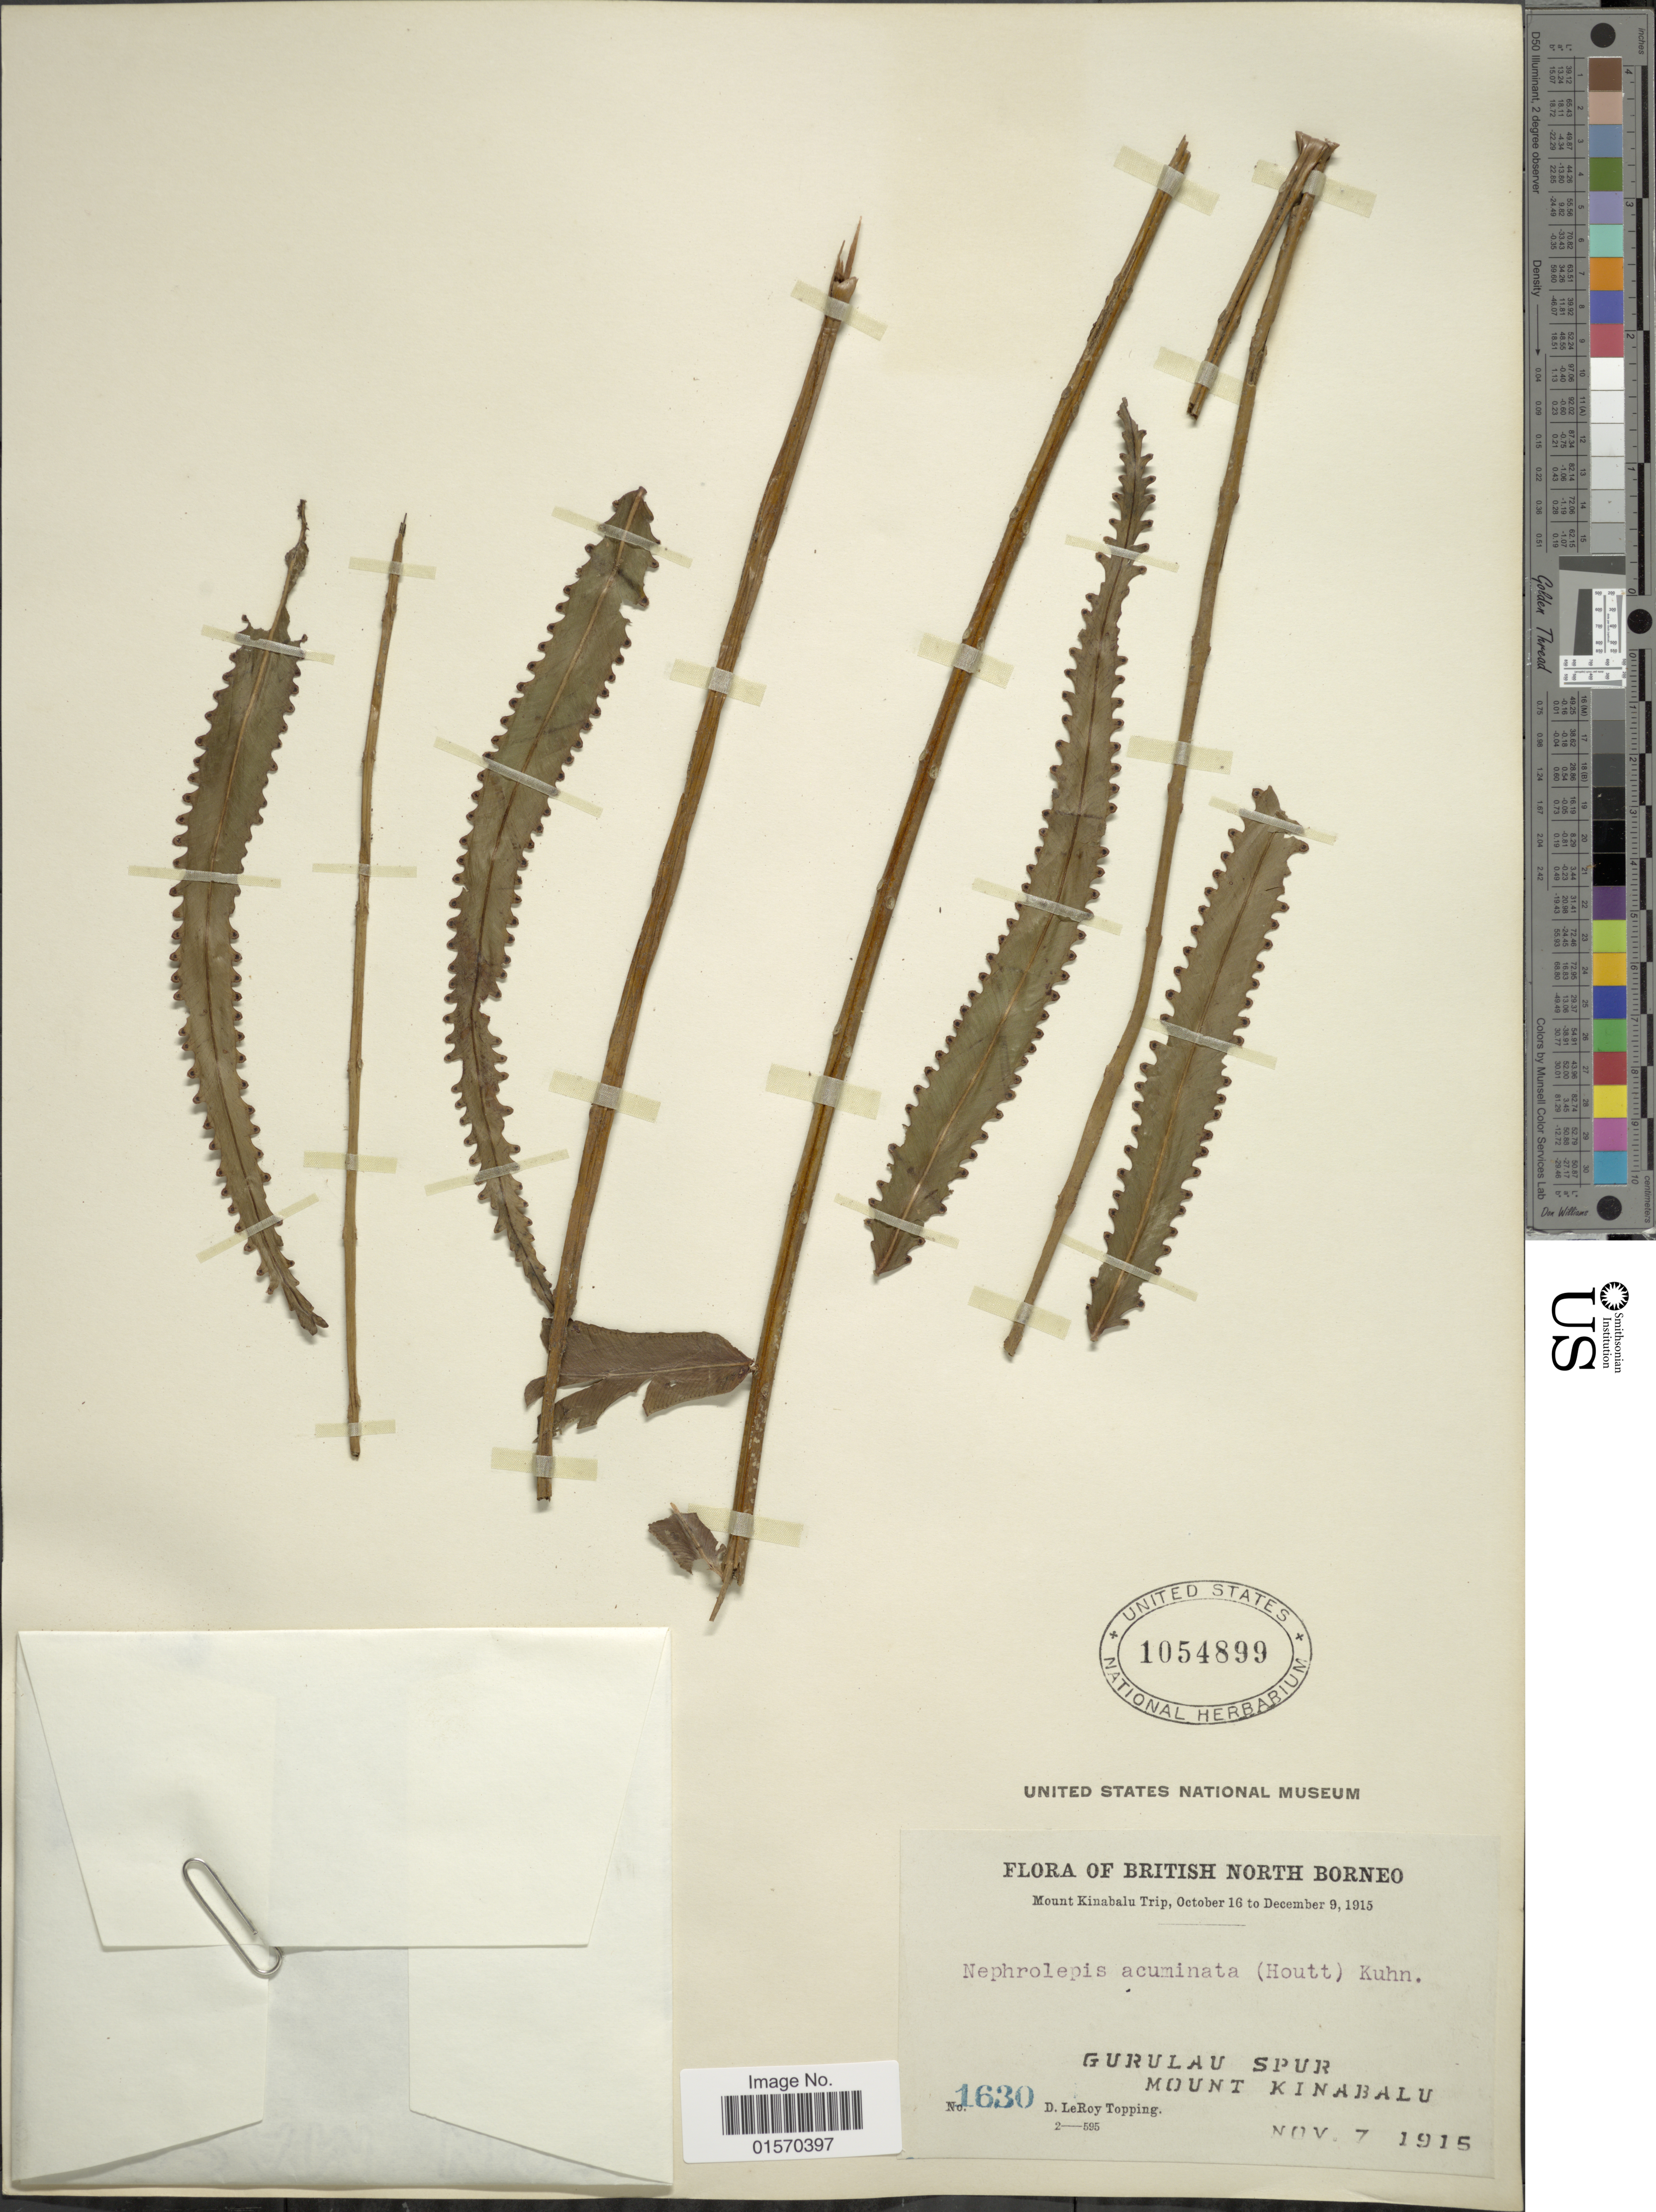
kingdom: Plantae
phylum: Tracheophyta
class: Polypodiopsida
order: Polypodiales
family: Nephrolepidaceae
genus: Nephrolepis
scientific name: Nephrolepis acuminata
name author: (Houtt.) Kuhn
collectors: D. L. Topping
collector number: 1630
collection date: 1915-11-07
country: Malaysia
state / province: Sabah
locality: British North Borneo. Mount Kinabalu. Gurulau Spur.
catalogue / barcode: US 1054899